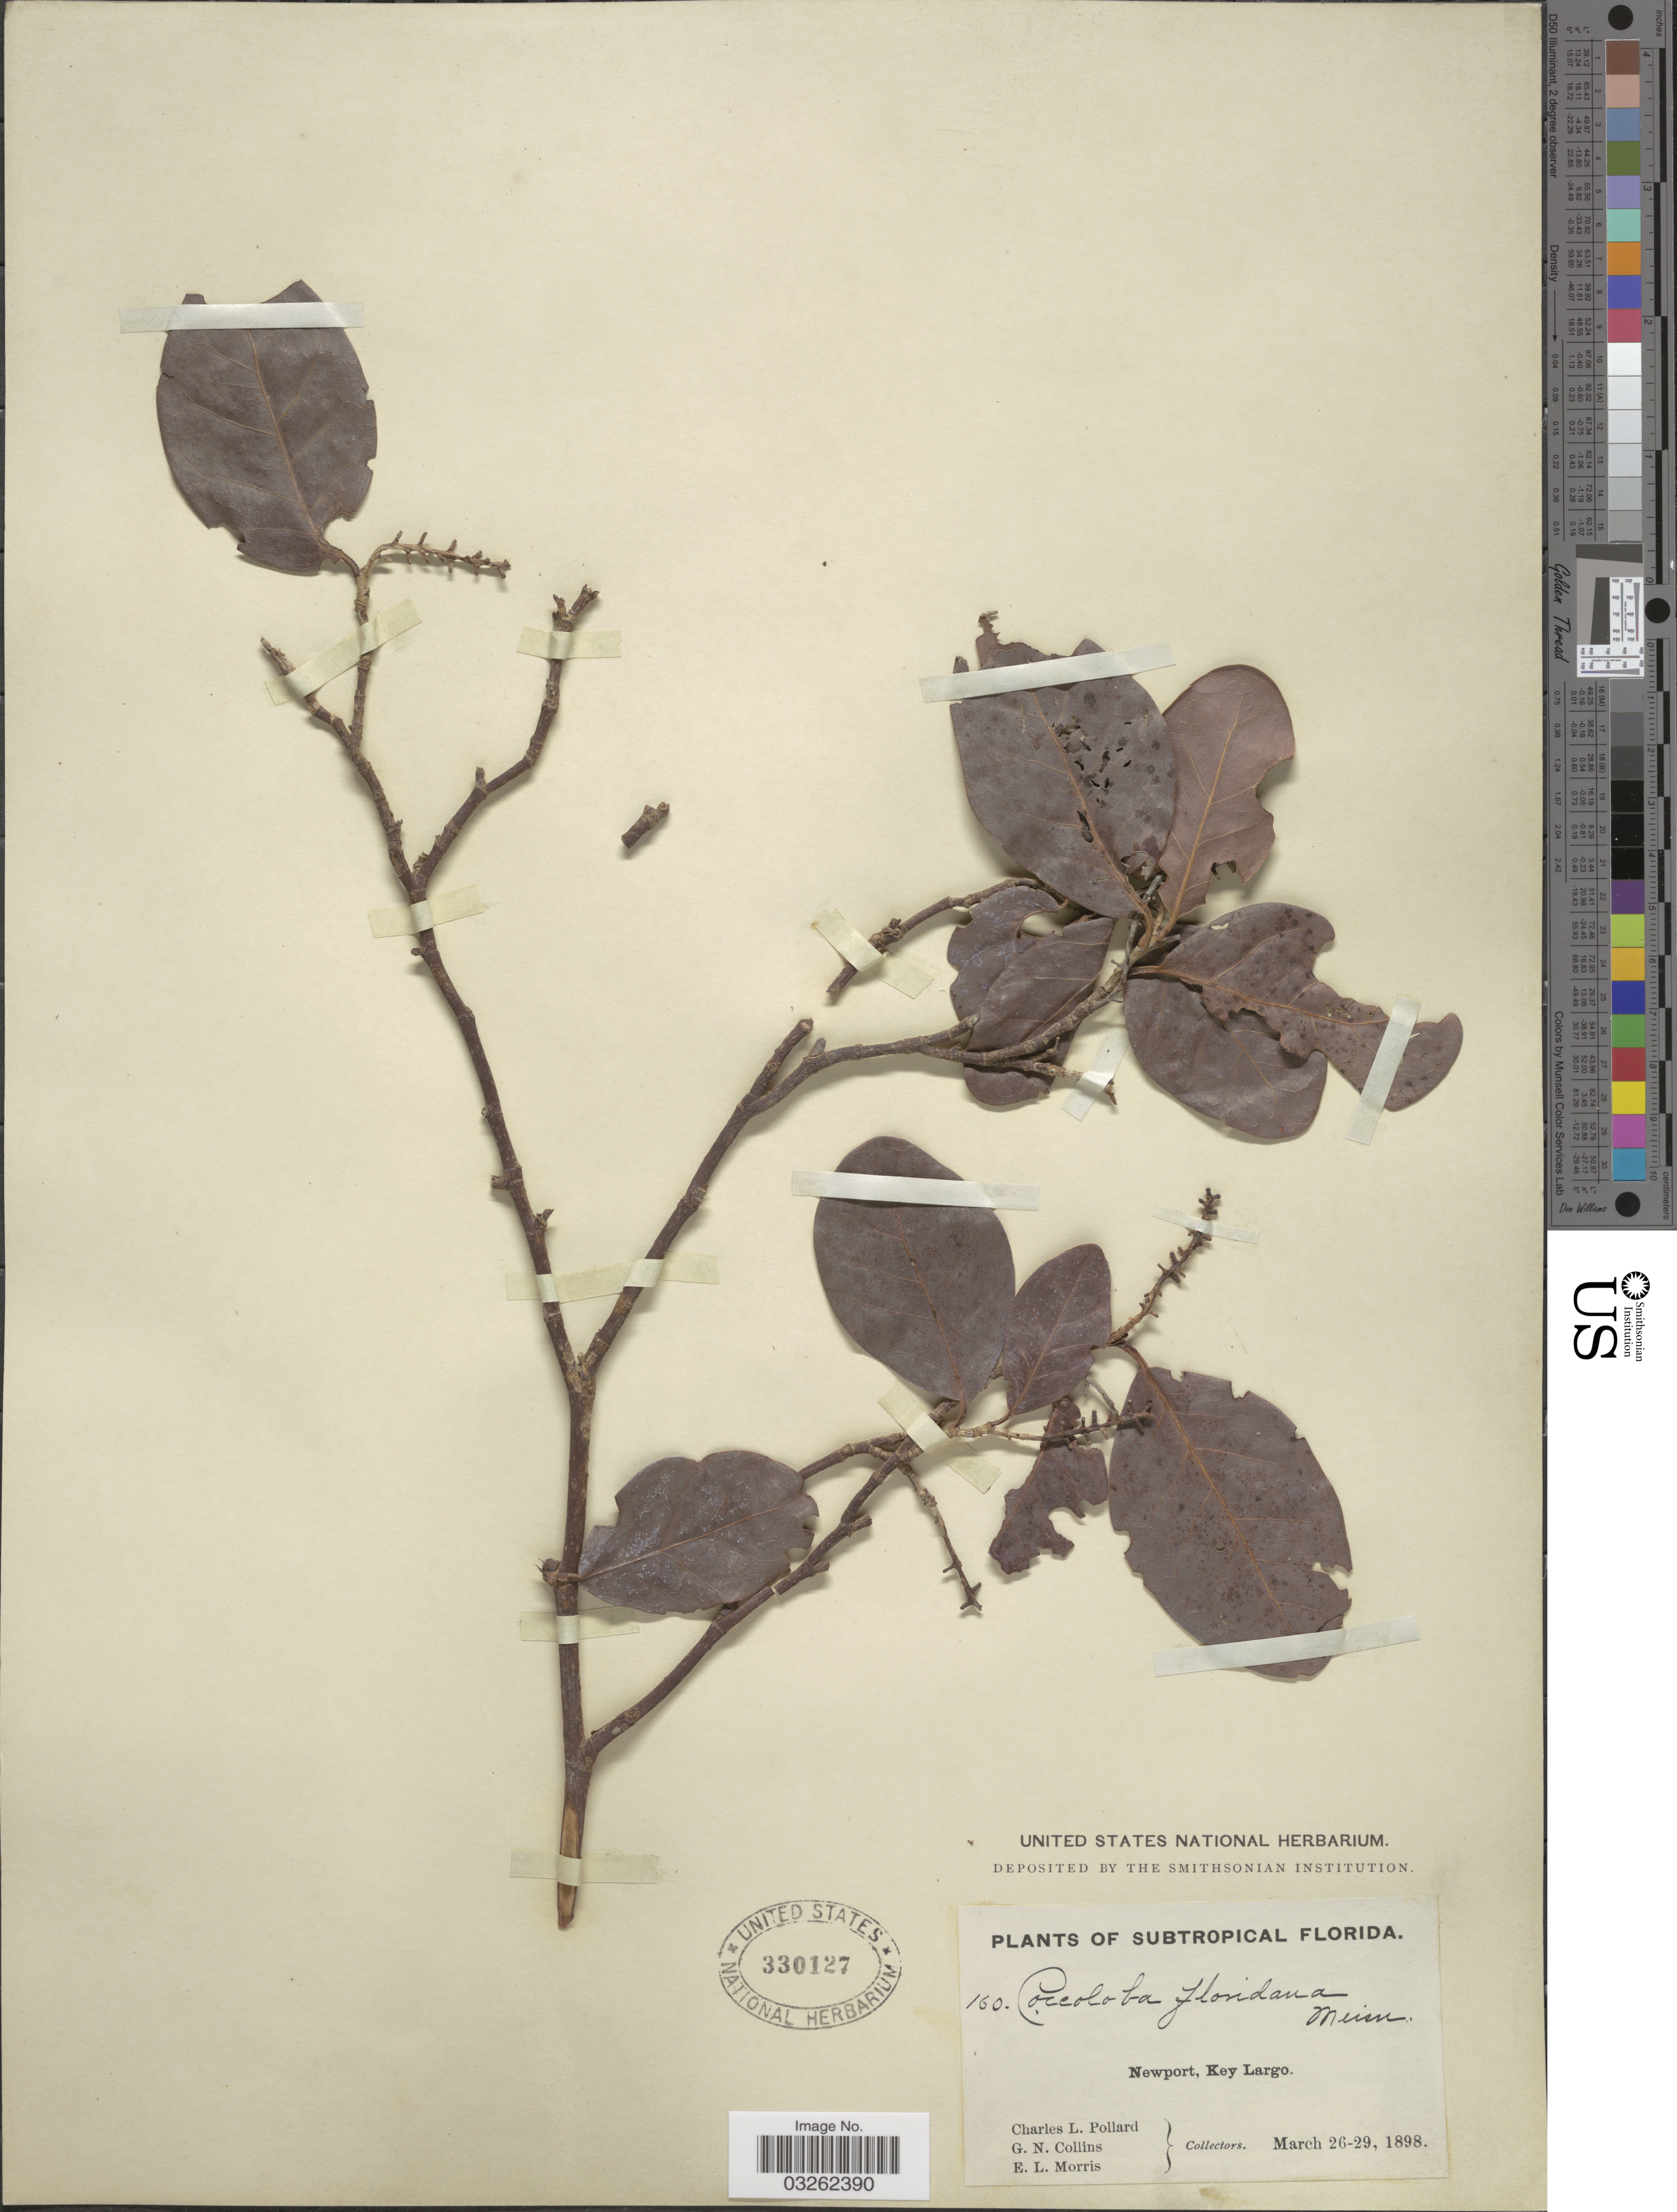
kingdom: Plantae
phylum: Tracheophyta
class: Magnoliopsida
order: Caryophyllales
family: Polygonaceae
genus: Coccoloba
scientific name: Coccoloba floridana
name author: Meisn. in DC.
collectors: C. L. Pollard, G. Collins & E. Morris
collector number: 160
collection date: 1898-03-26/1898-03-29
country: United States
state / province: Florida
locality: Subtropical Florida. Newport, Key Largo.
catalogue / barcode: US 330127